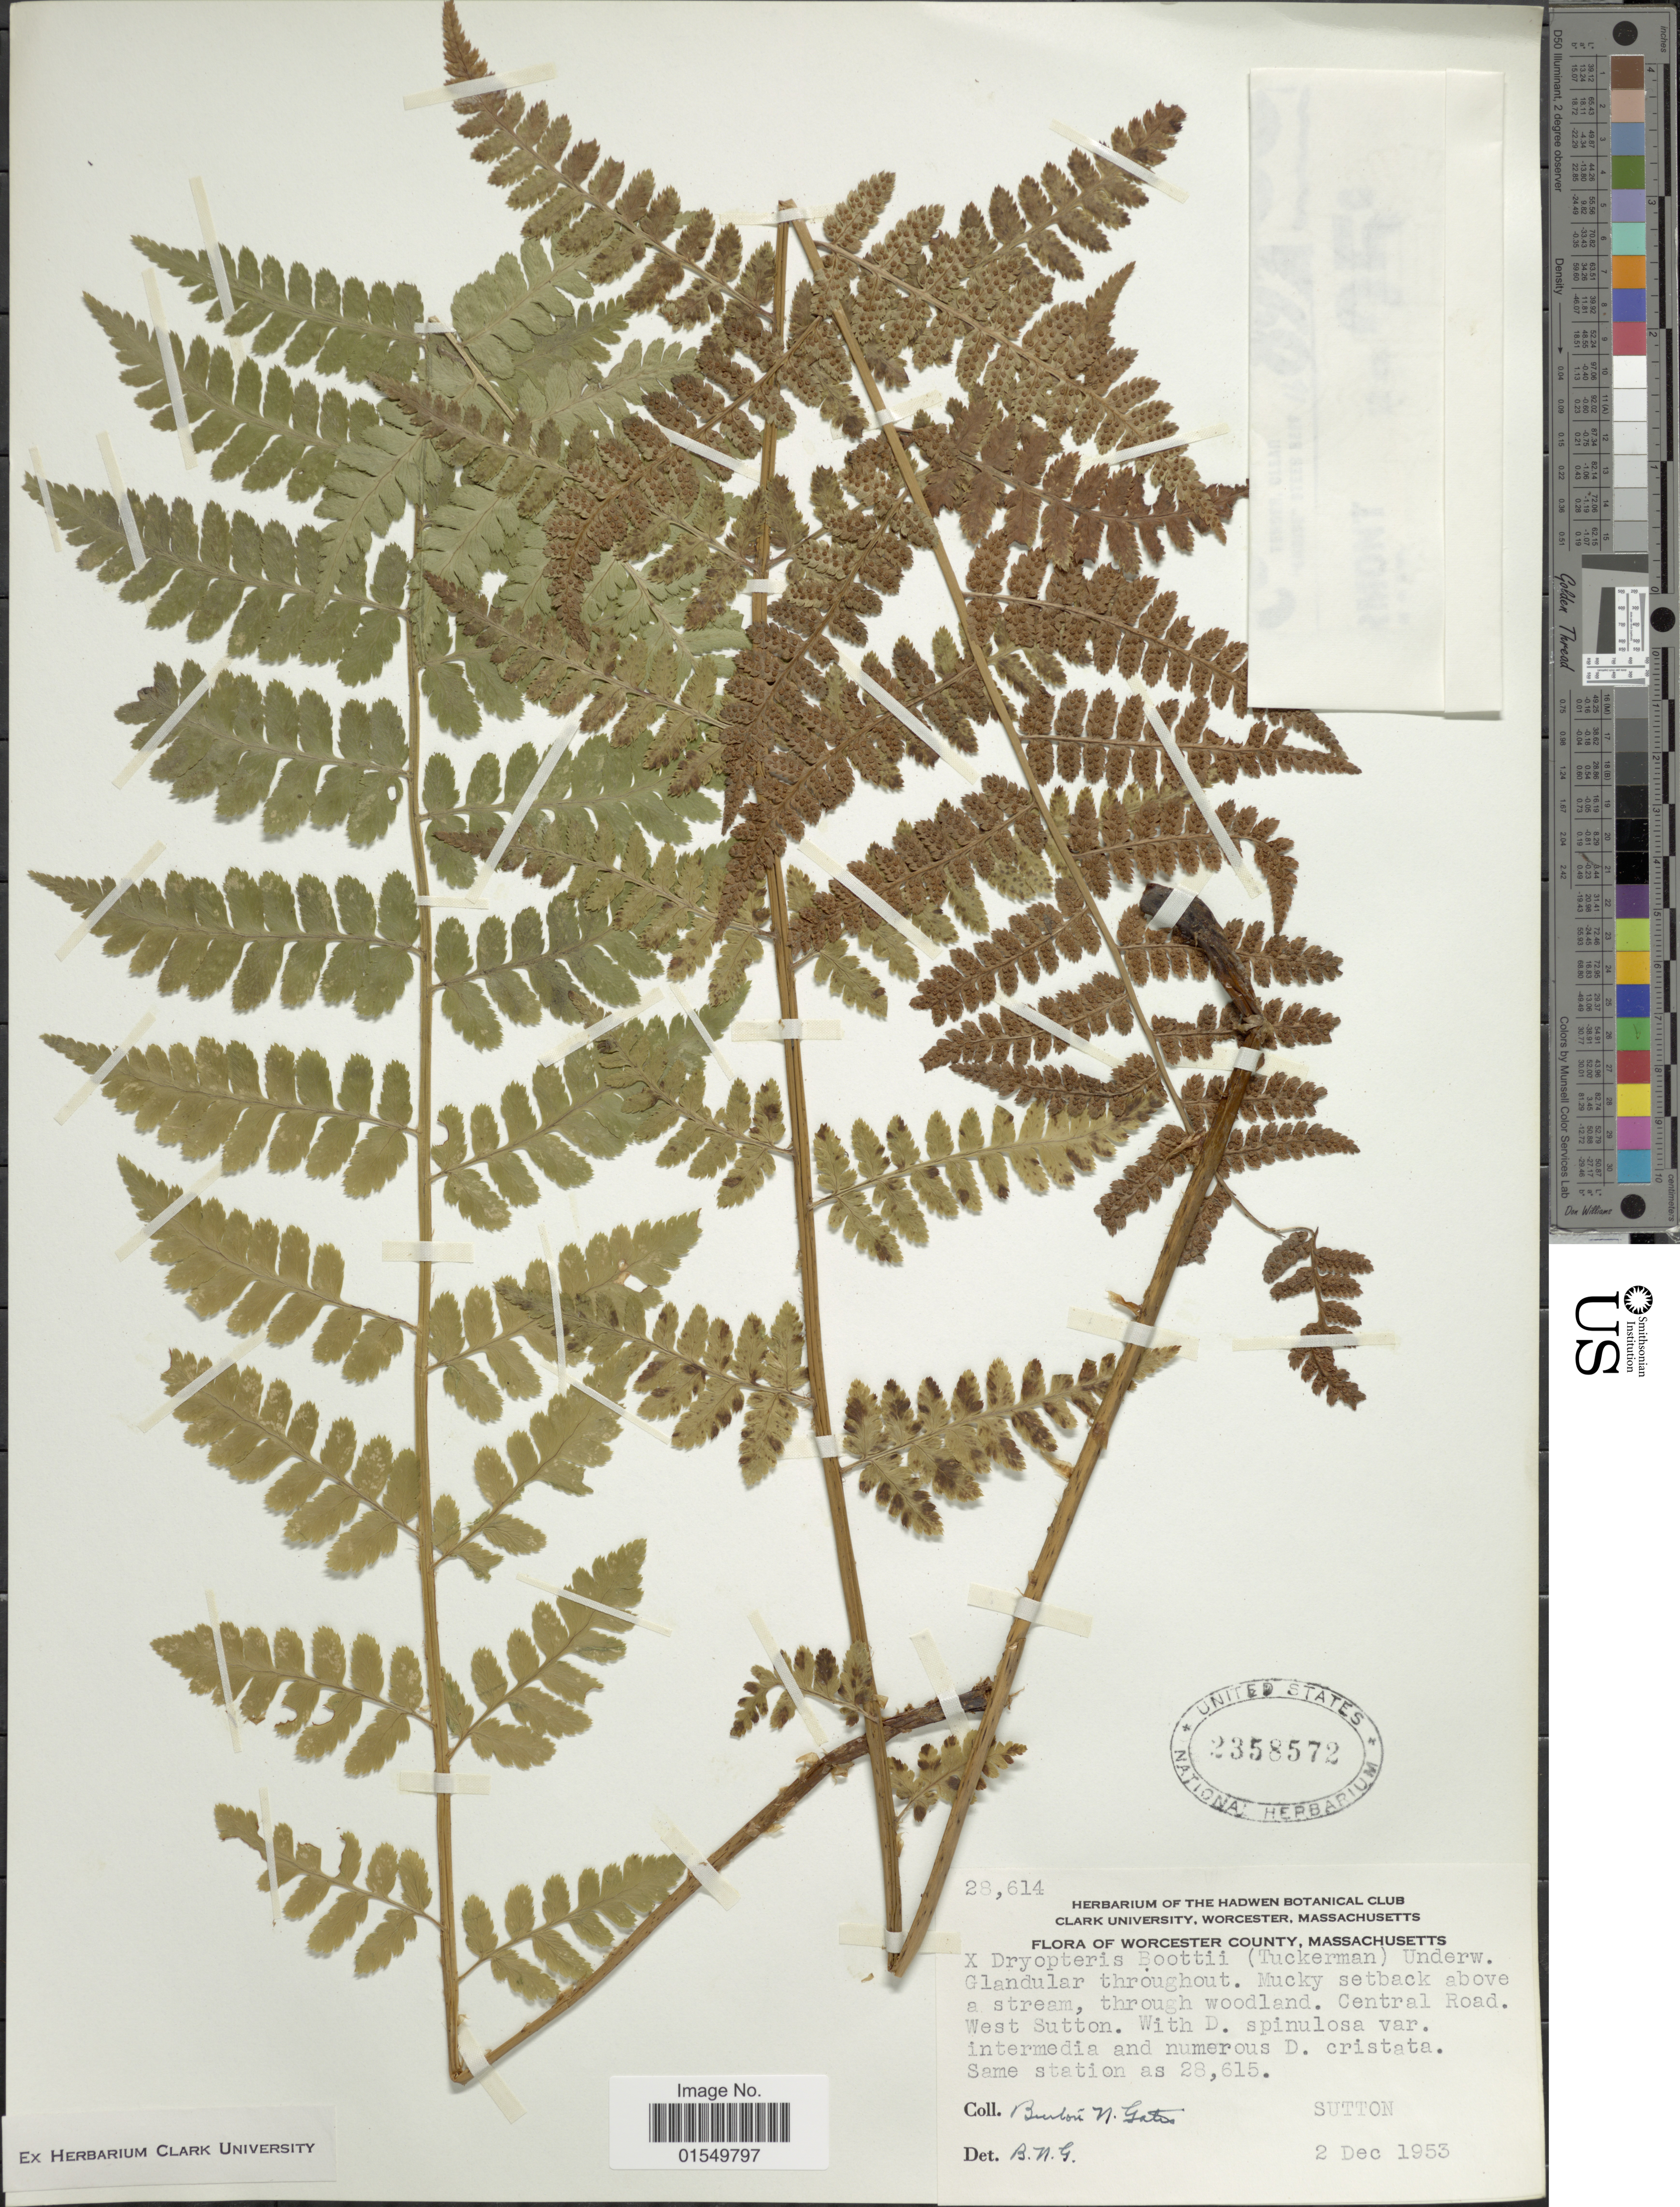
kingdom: Plantae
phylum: Tracheophyta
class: Polypodiopsida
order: Polypodiales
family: Dryopteridaceae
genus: Dryopteris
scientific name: Dryopteris x boottii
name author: Underw.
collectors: B. N. Gates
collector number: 28614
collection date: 1953-12-02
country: United States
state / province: Massachusetts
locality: Worcester County, Massachusetts, Central Road, West Sutton, Sutton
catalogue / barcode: US 2358572